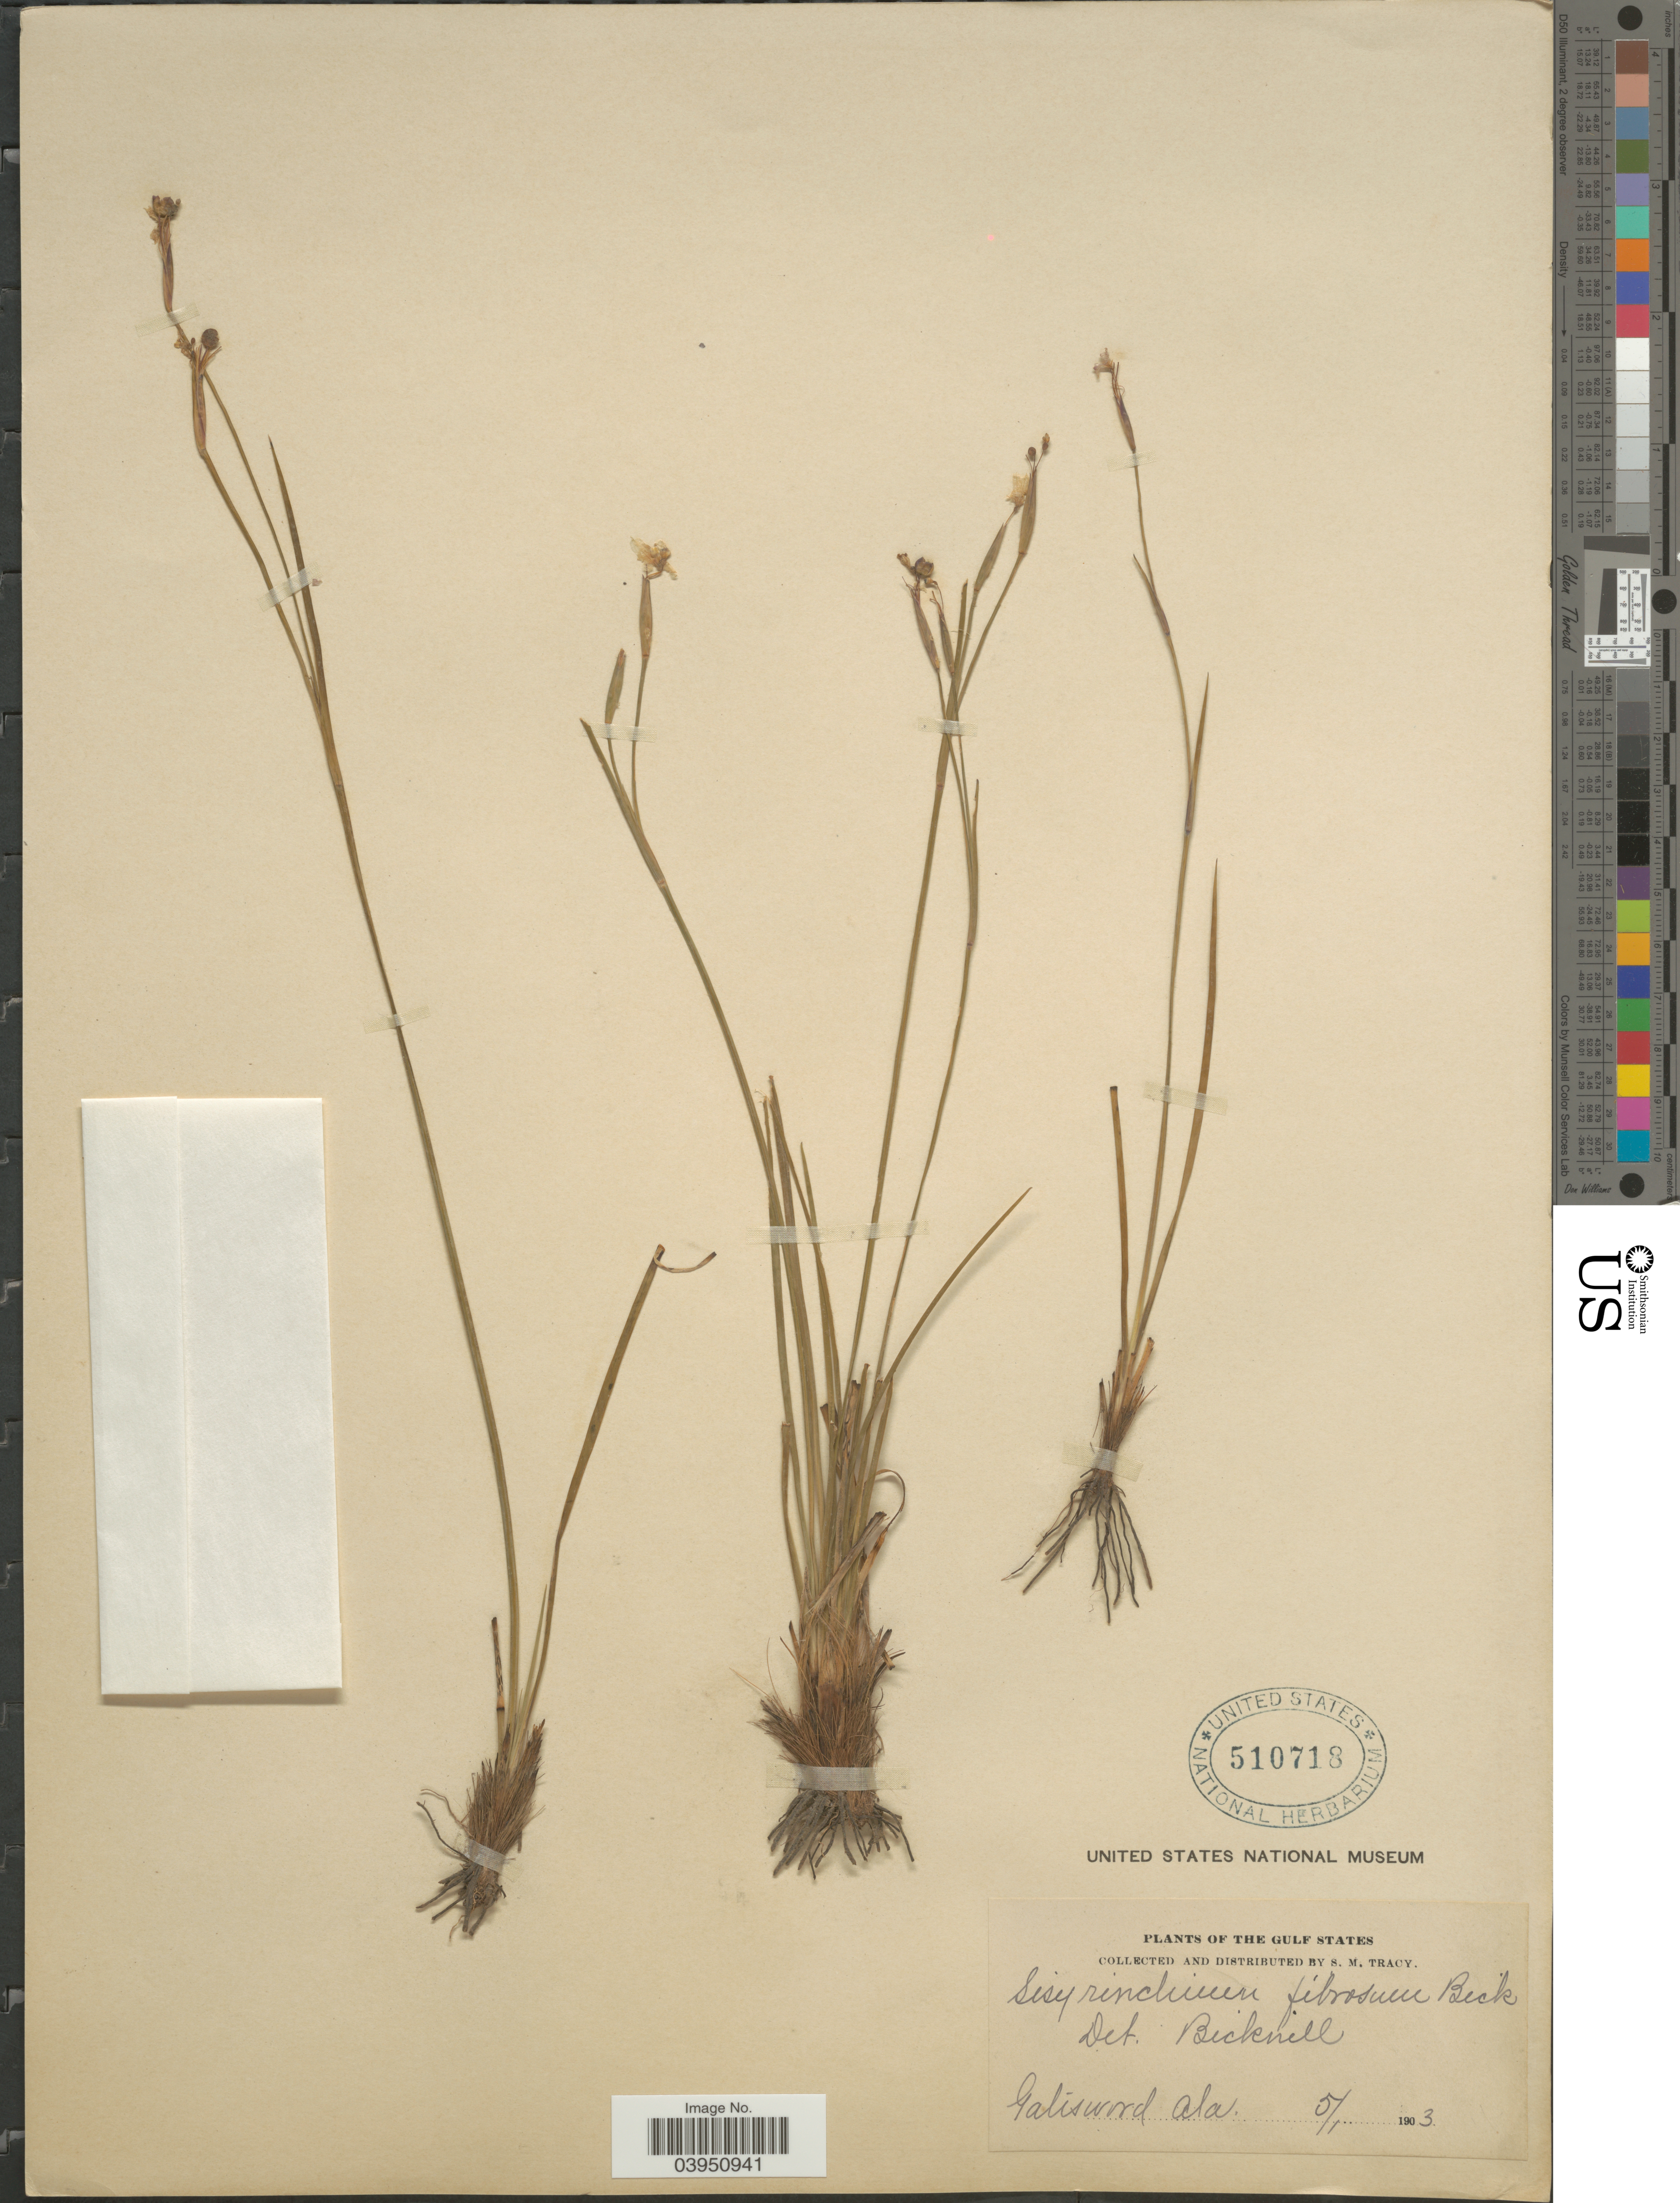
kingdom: Plantae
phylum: Tracheophyta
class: Liliopsida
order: Asparagales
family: Iridaceae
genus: Sisyrinchium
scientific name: Sisyrinchium fibrosum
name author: E.P. Bicknell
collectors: S. M. Tracy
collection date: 1903-05-01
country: United States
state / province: Alabama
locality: The Gulf States. Galisword.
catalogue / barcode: US 510718